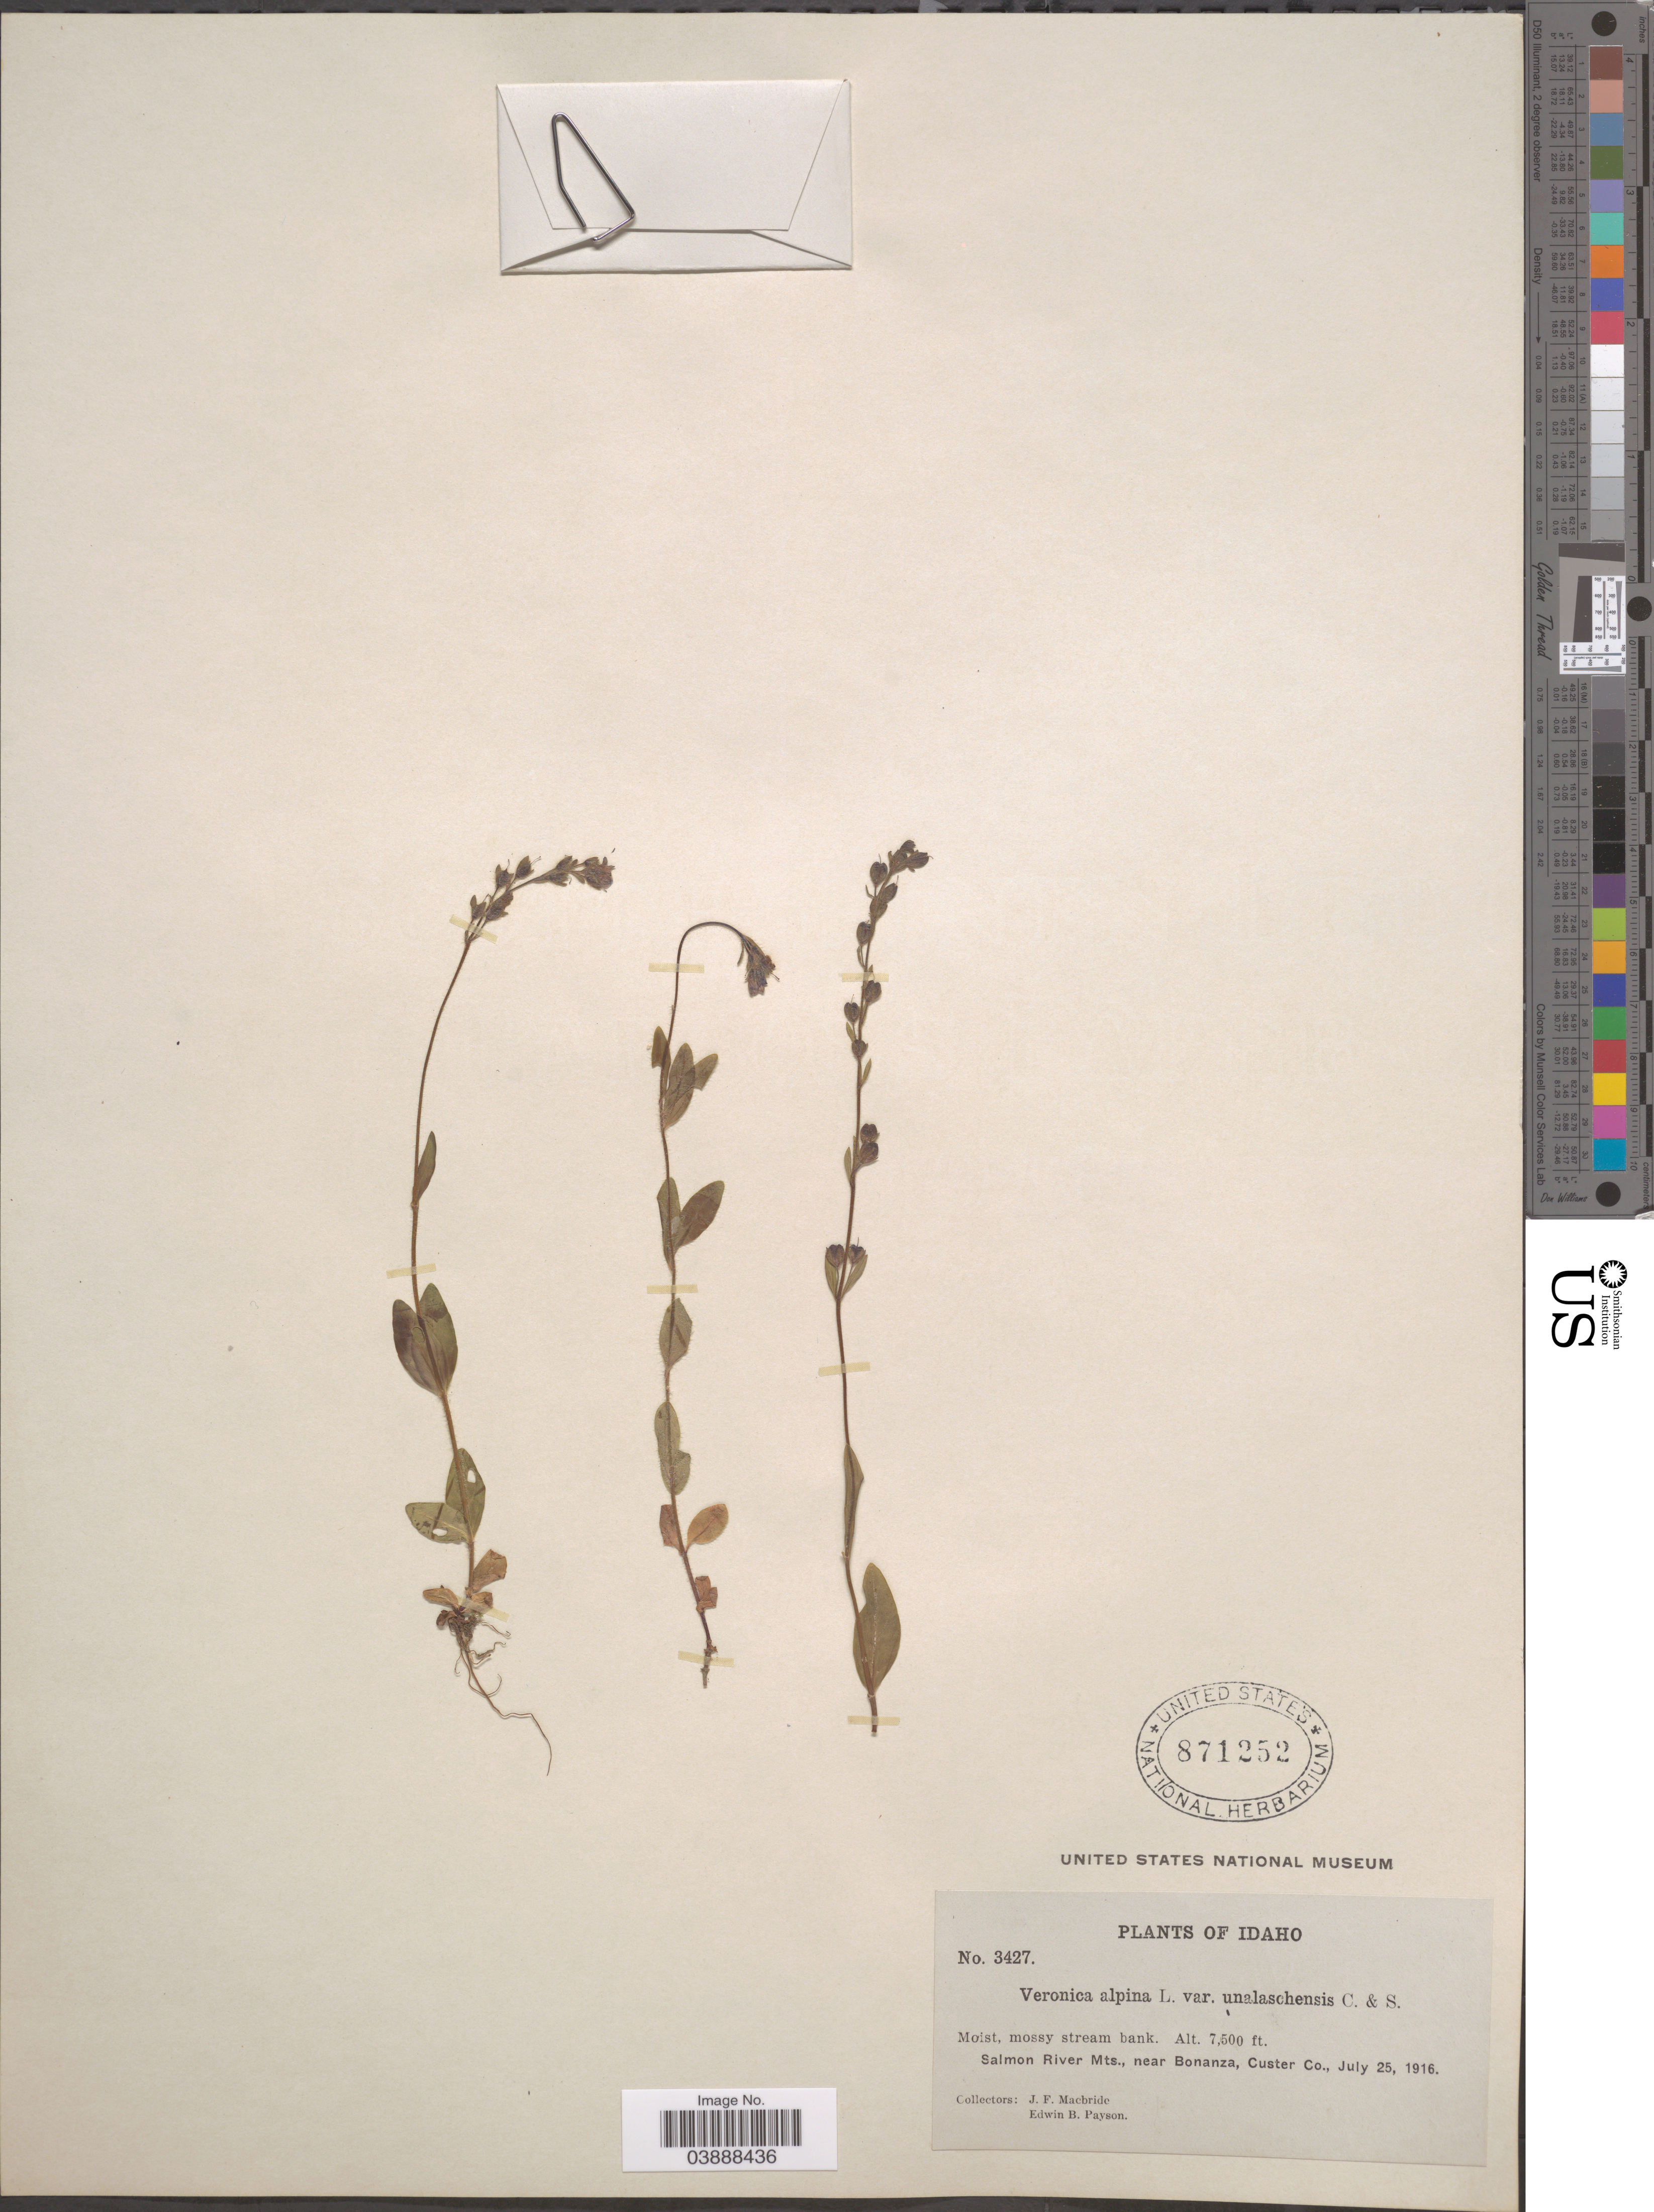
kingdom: Plantae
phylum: Tracheophyta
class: Magnoliopsida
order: Lamiales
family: Plantaginaceae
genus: Veronica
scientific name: Veronica wormskjoldii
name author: Roem. & Schult.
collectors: J. F. Macbride & E. B. Payson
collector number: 3427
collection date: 1916-07-25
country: United States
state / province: Idaho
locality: Salmon River Mts., near Bonanza, Custer Co.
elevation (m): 2286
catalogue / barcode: US 871252